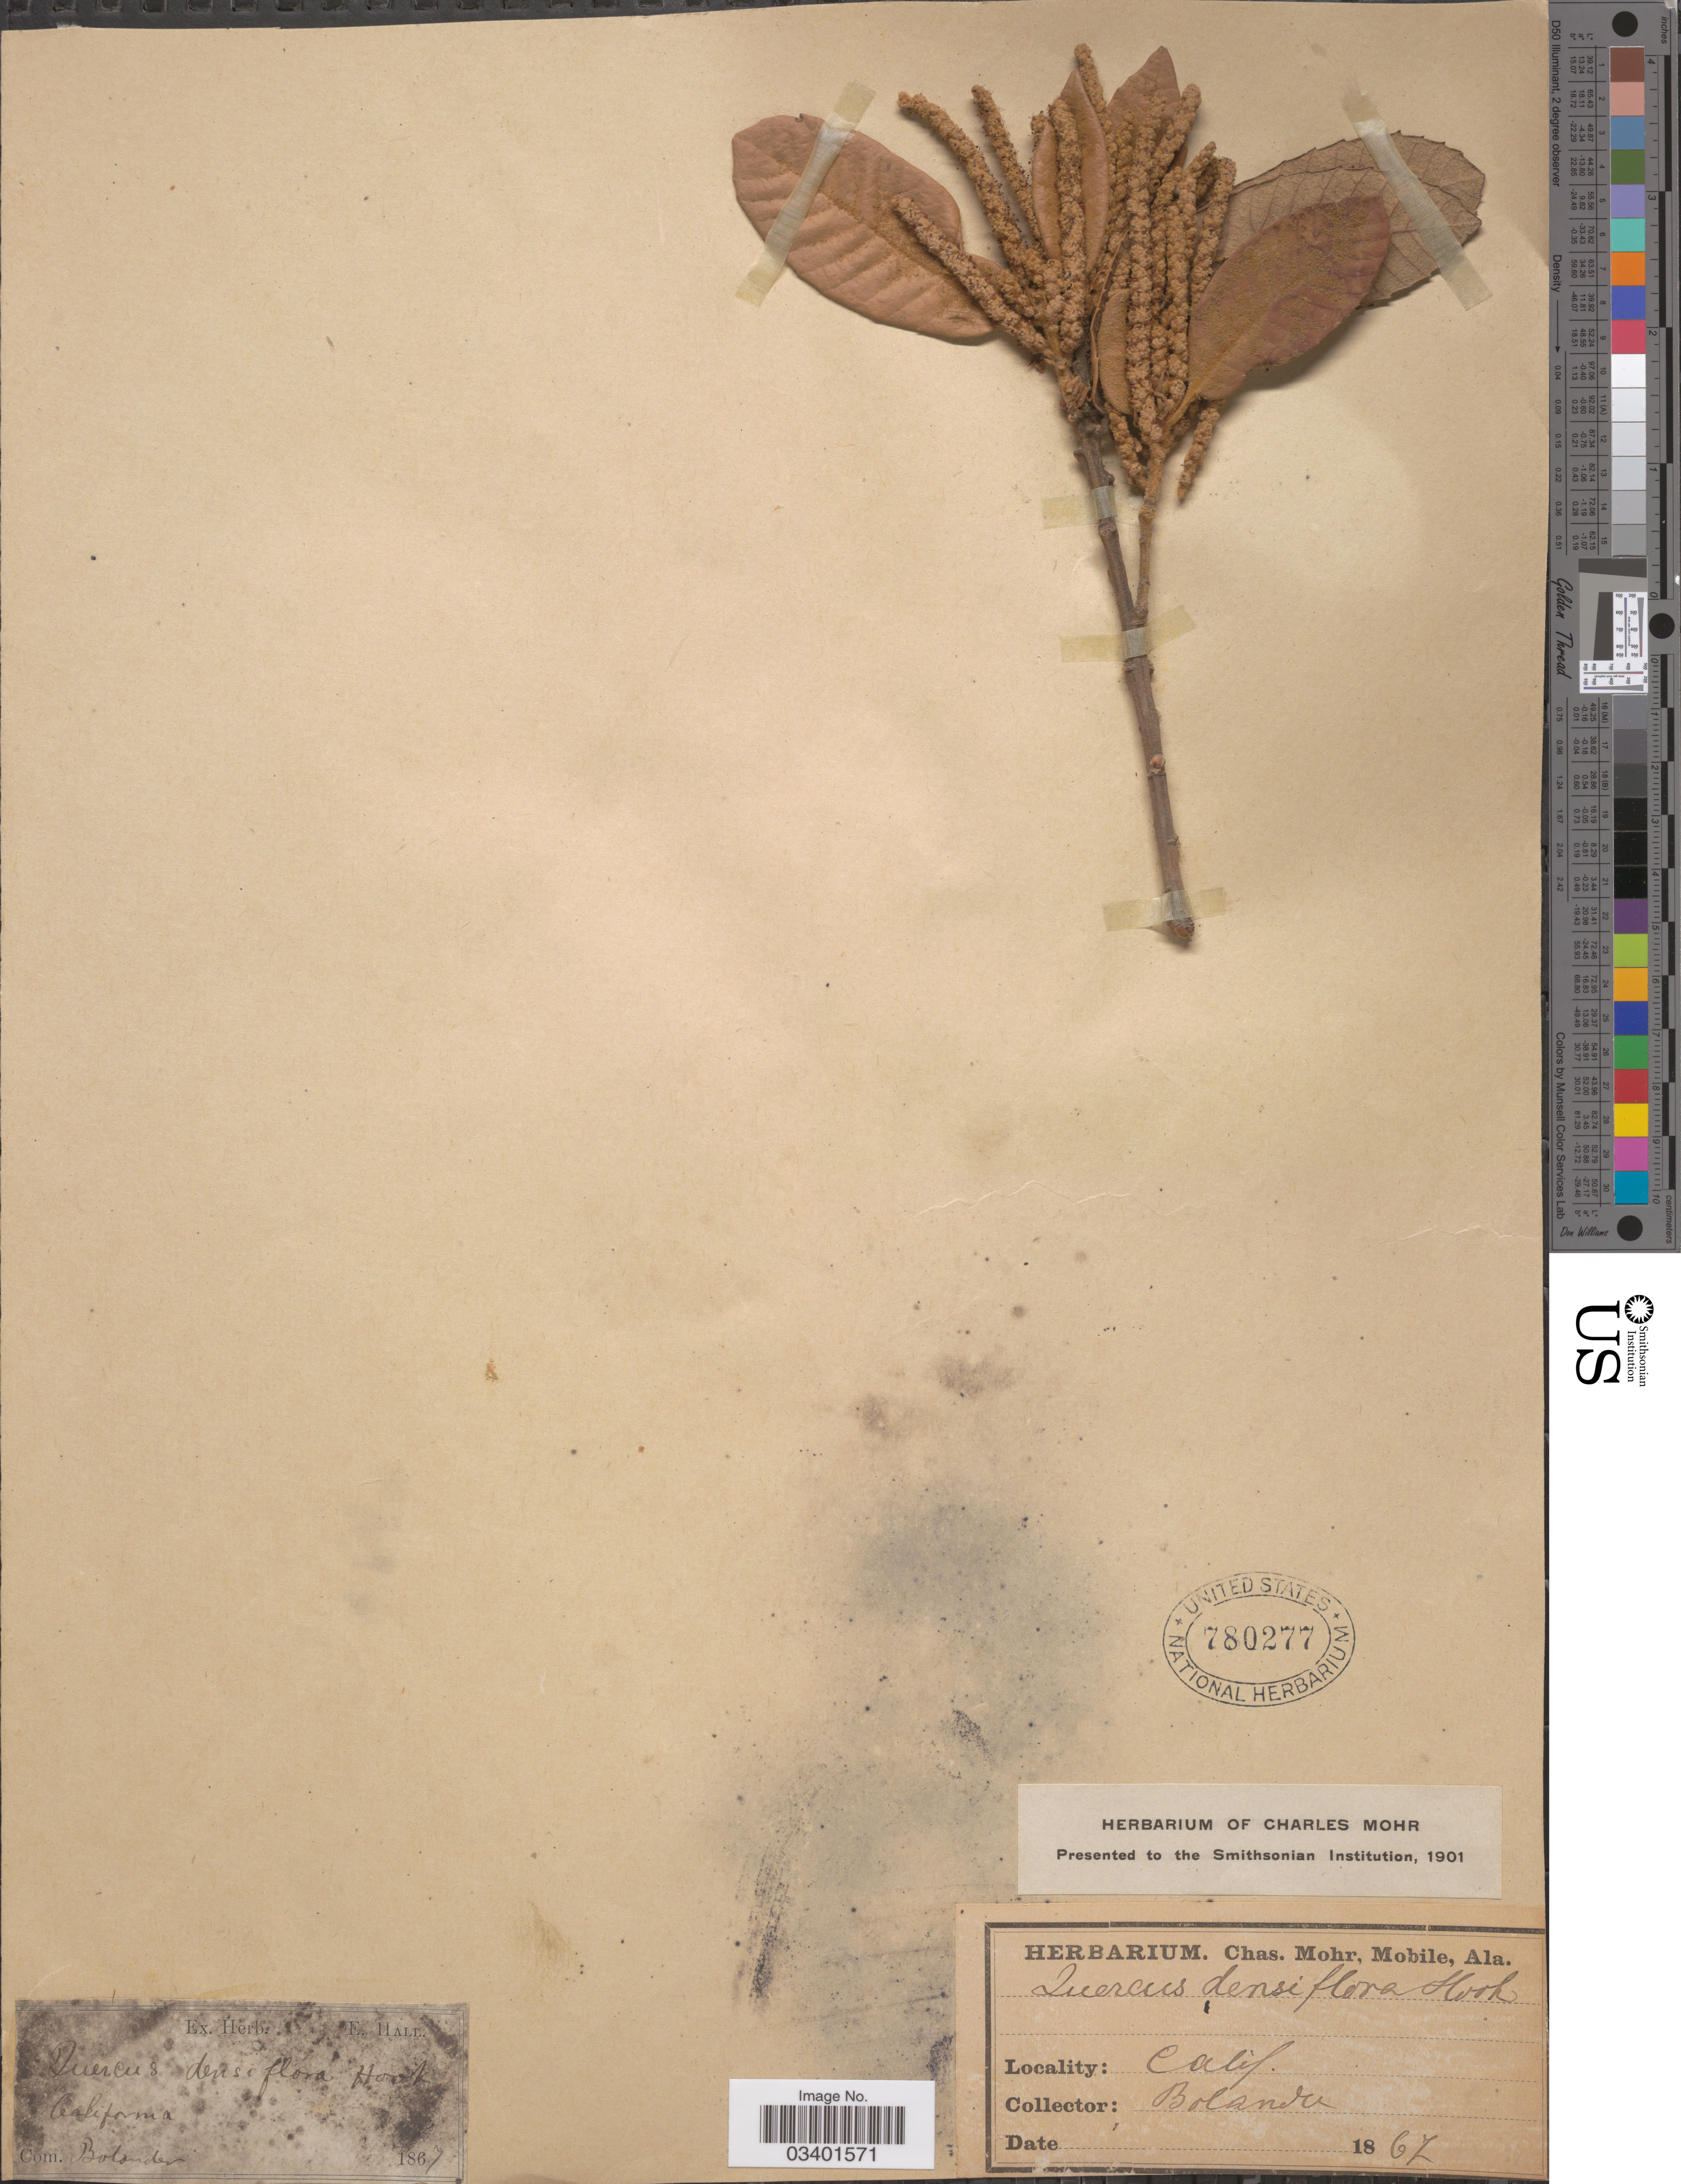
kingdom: Plantae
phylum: Tracheophyta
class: Magnoliopsida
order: Fagales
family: Fagaceae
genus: Notholithocarpus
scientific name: Notholithocarpus densiflorus var. densiflorus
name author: (Hook. & Arn.) P. S. Manos et al.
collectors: -. Bolander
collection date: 1867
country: United States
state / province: California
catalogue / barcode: US 780277